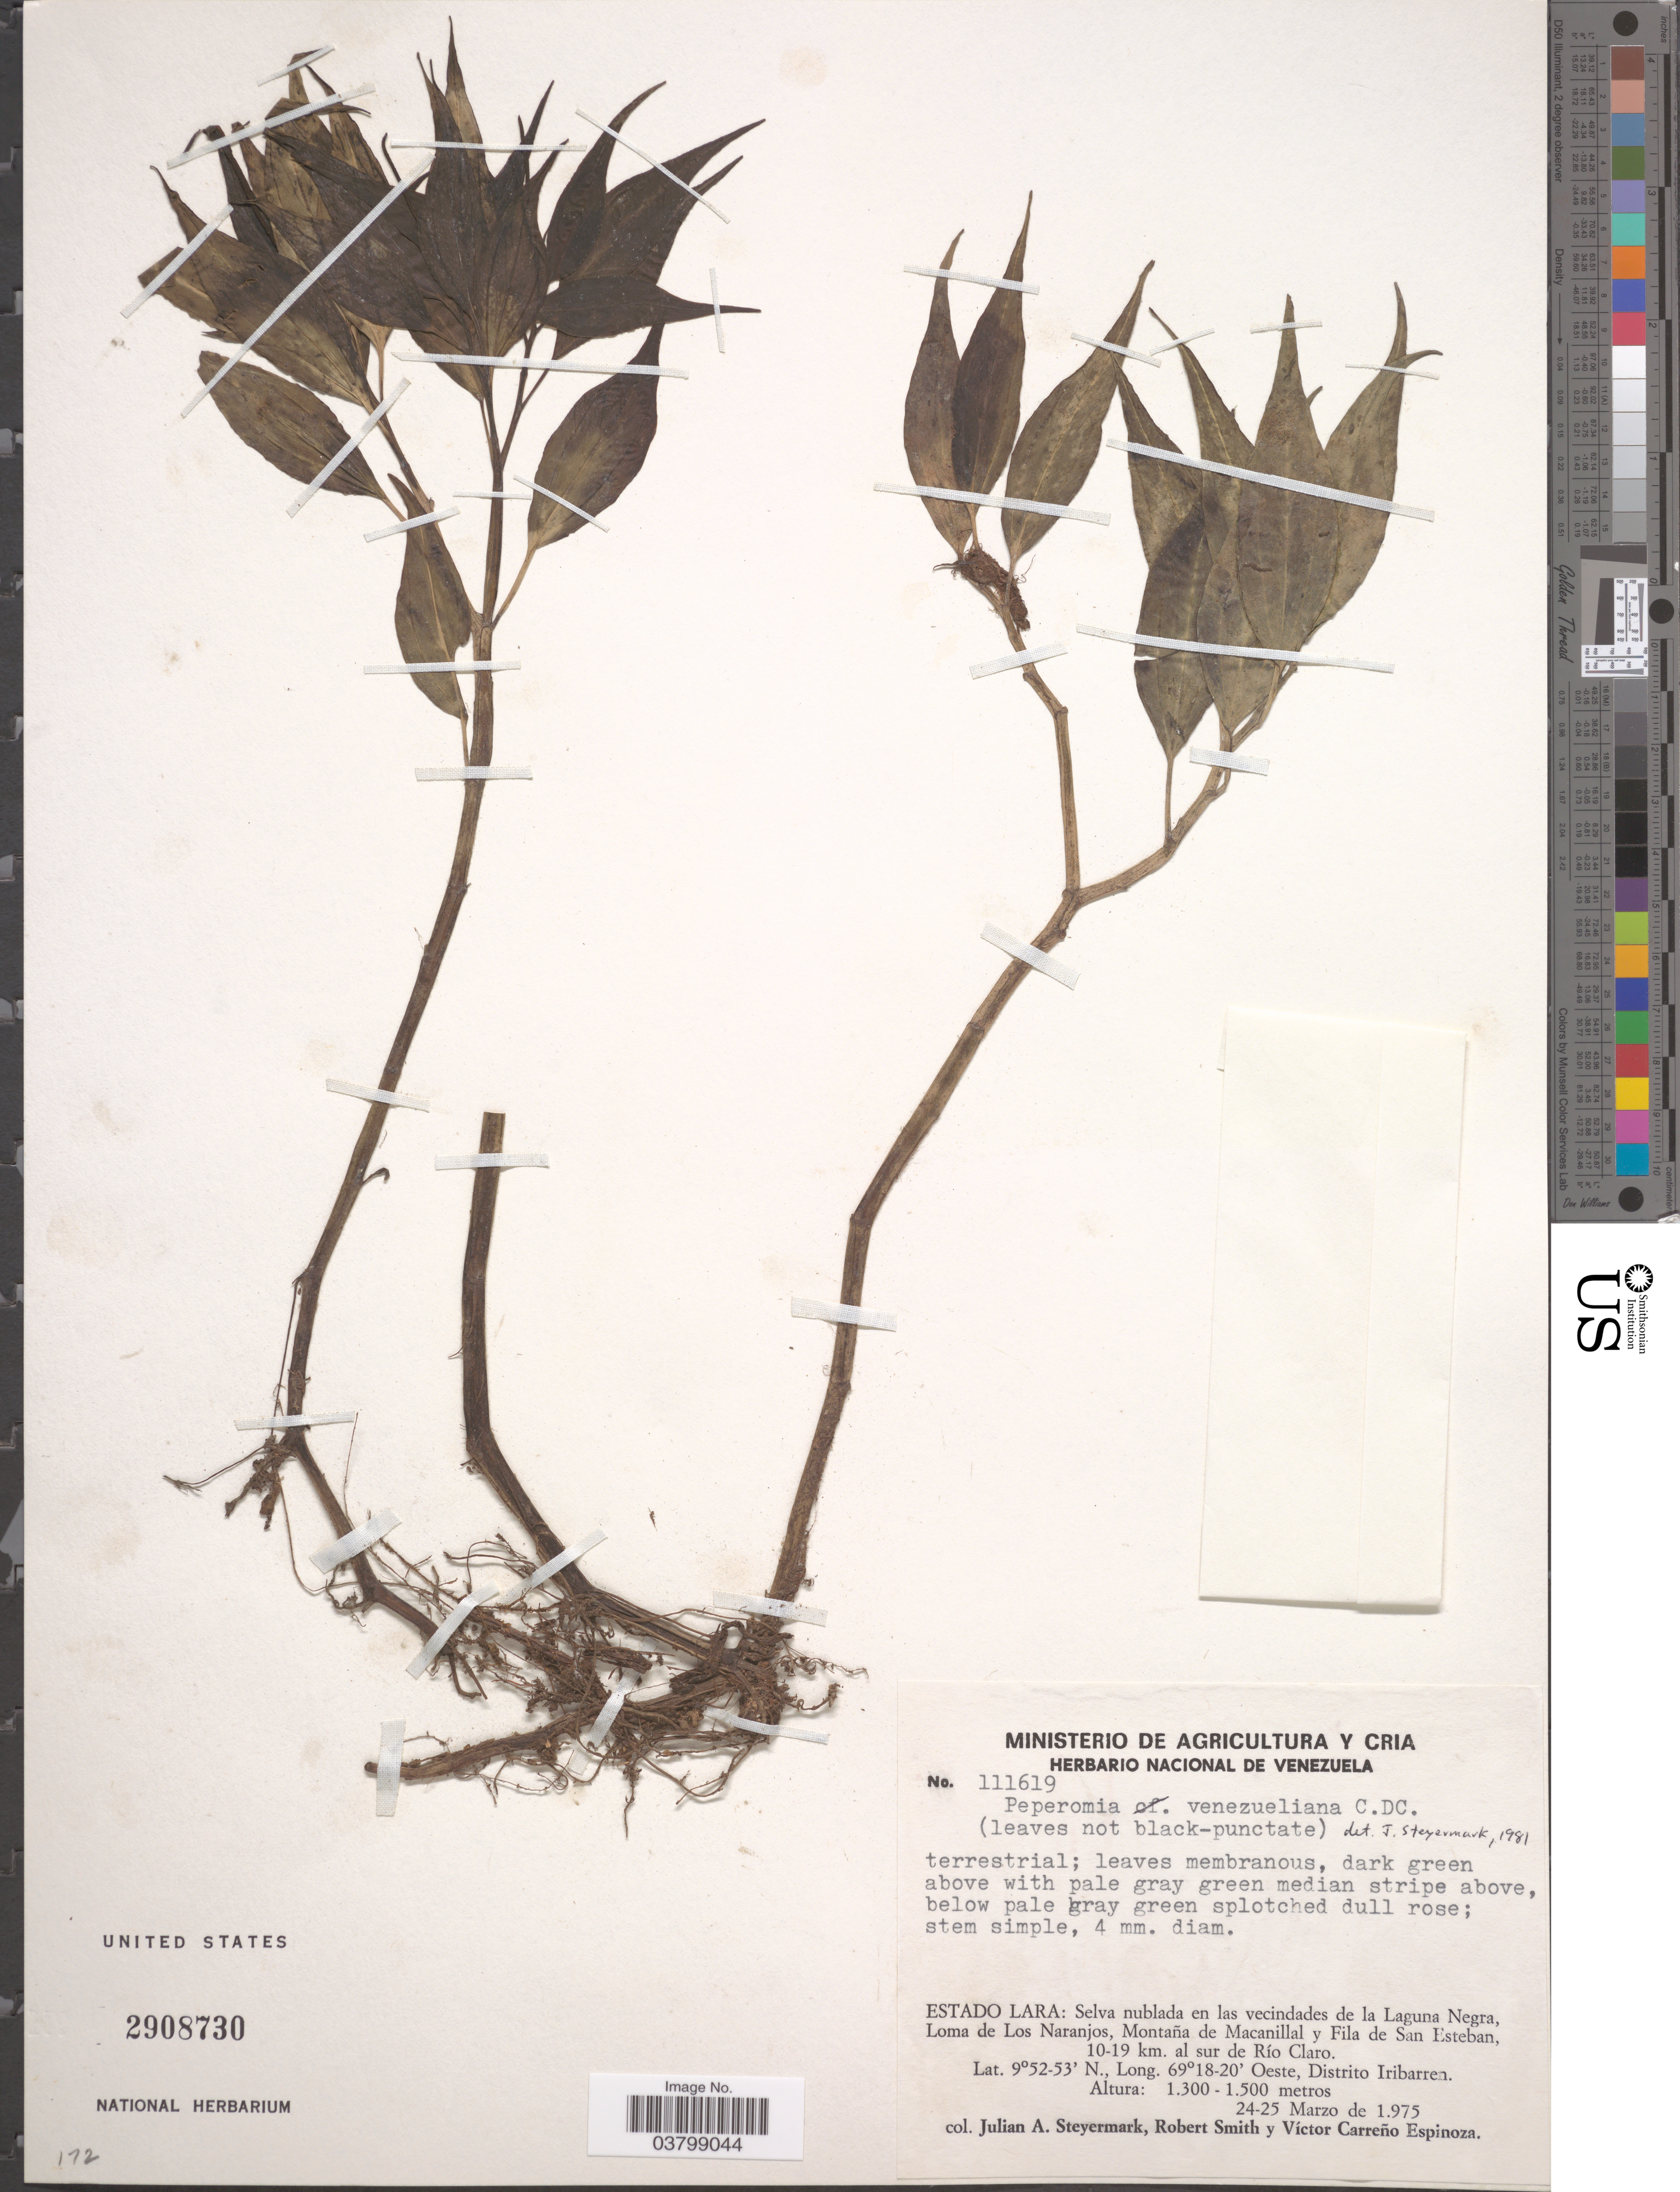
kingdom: Plantae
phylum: Tracheophyta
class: Magnoliopsida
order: Piperales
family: Piperaceae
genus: Peperomia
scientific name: Peperomia venezueliana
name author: C. DC.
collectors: J. Steyermark, R. F. Smith & V. Espinoza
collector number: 111619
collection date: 1975-03-24/1975-03-25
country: Venezuela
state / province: Lara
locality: Selva nublada en las vecindades de la Laguna Negra, Loma de Los Naranjos, Montaña de Macanillal y Fila de San Esteban, 10-19 km. al sur de Río Claro. Distrito Iribarren.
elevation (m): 1300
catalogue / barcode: US 2908730